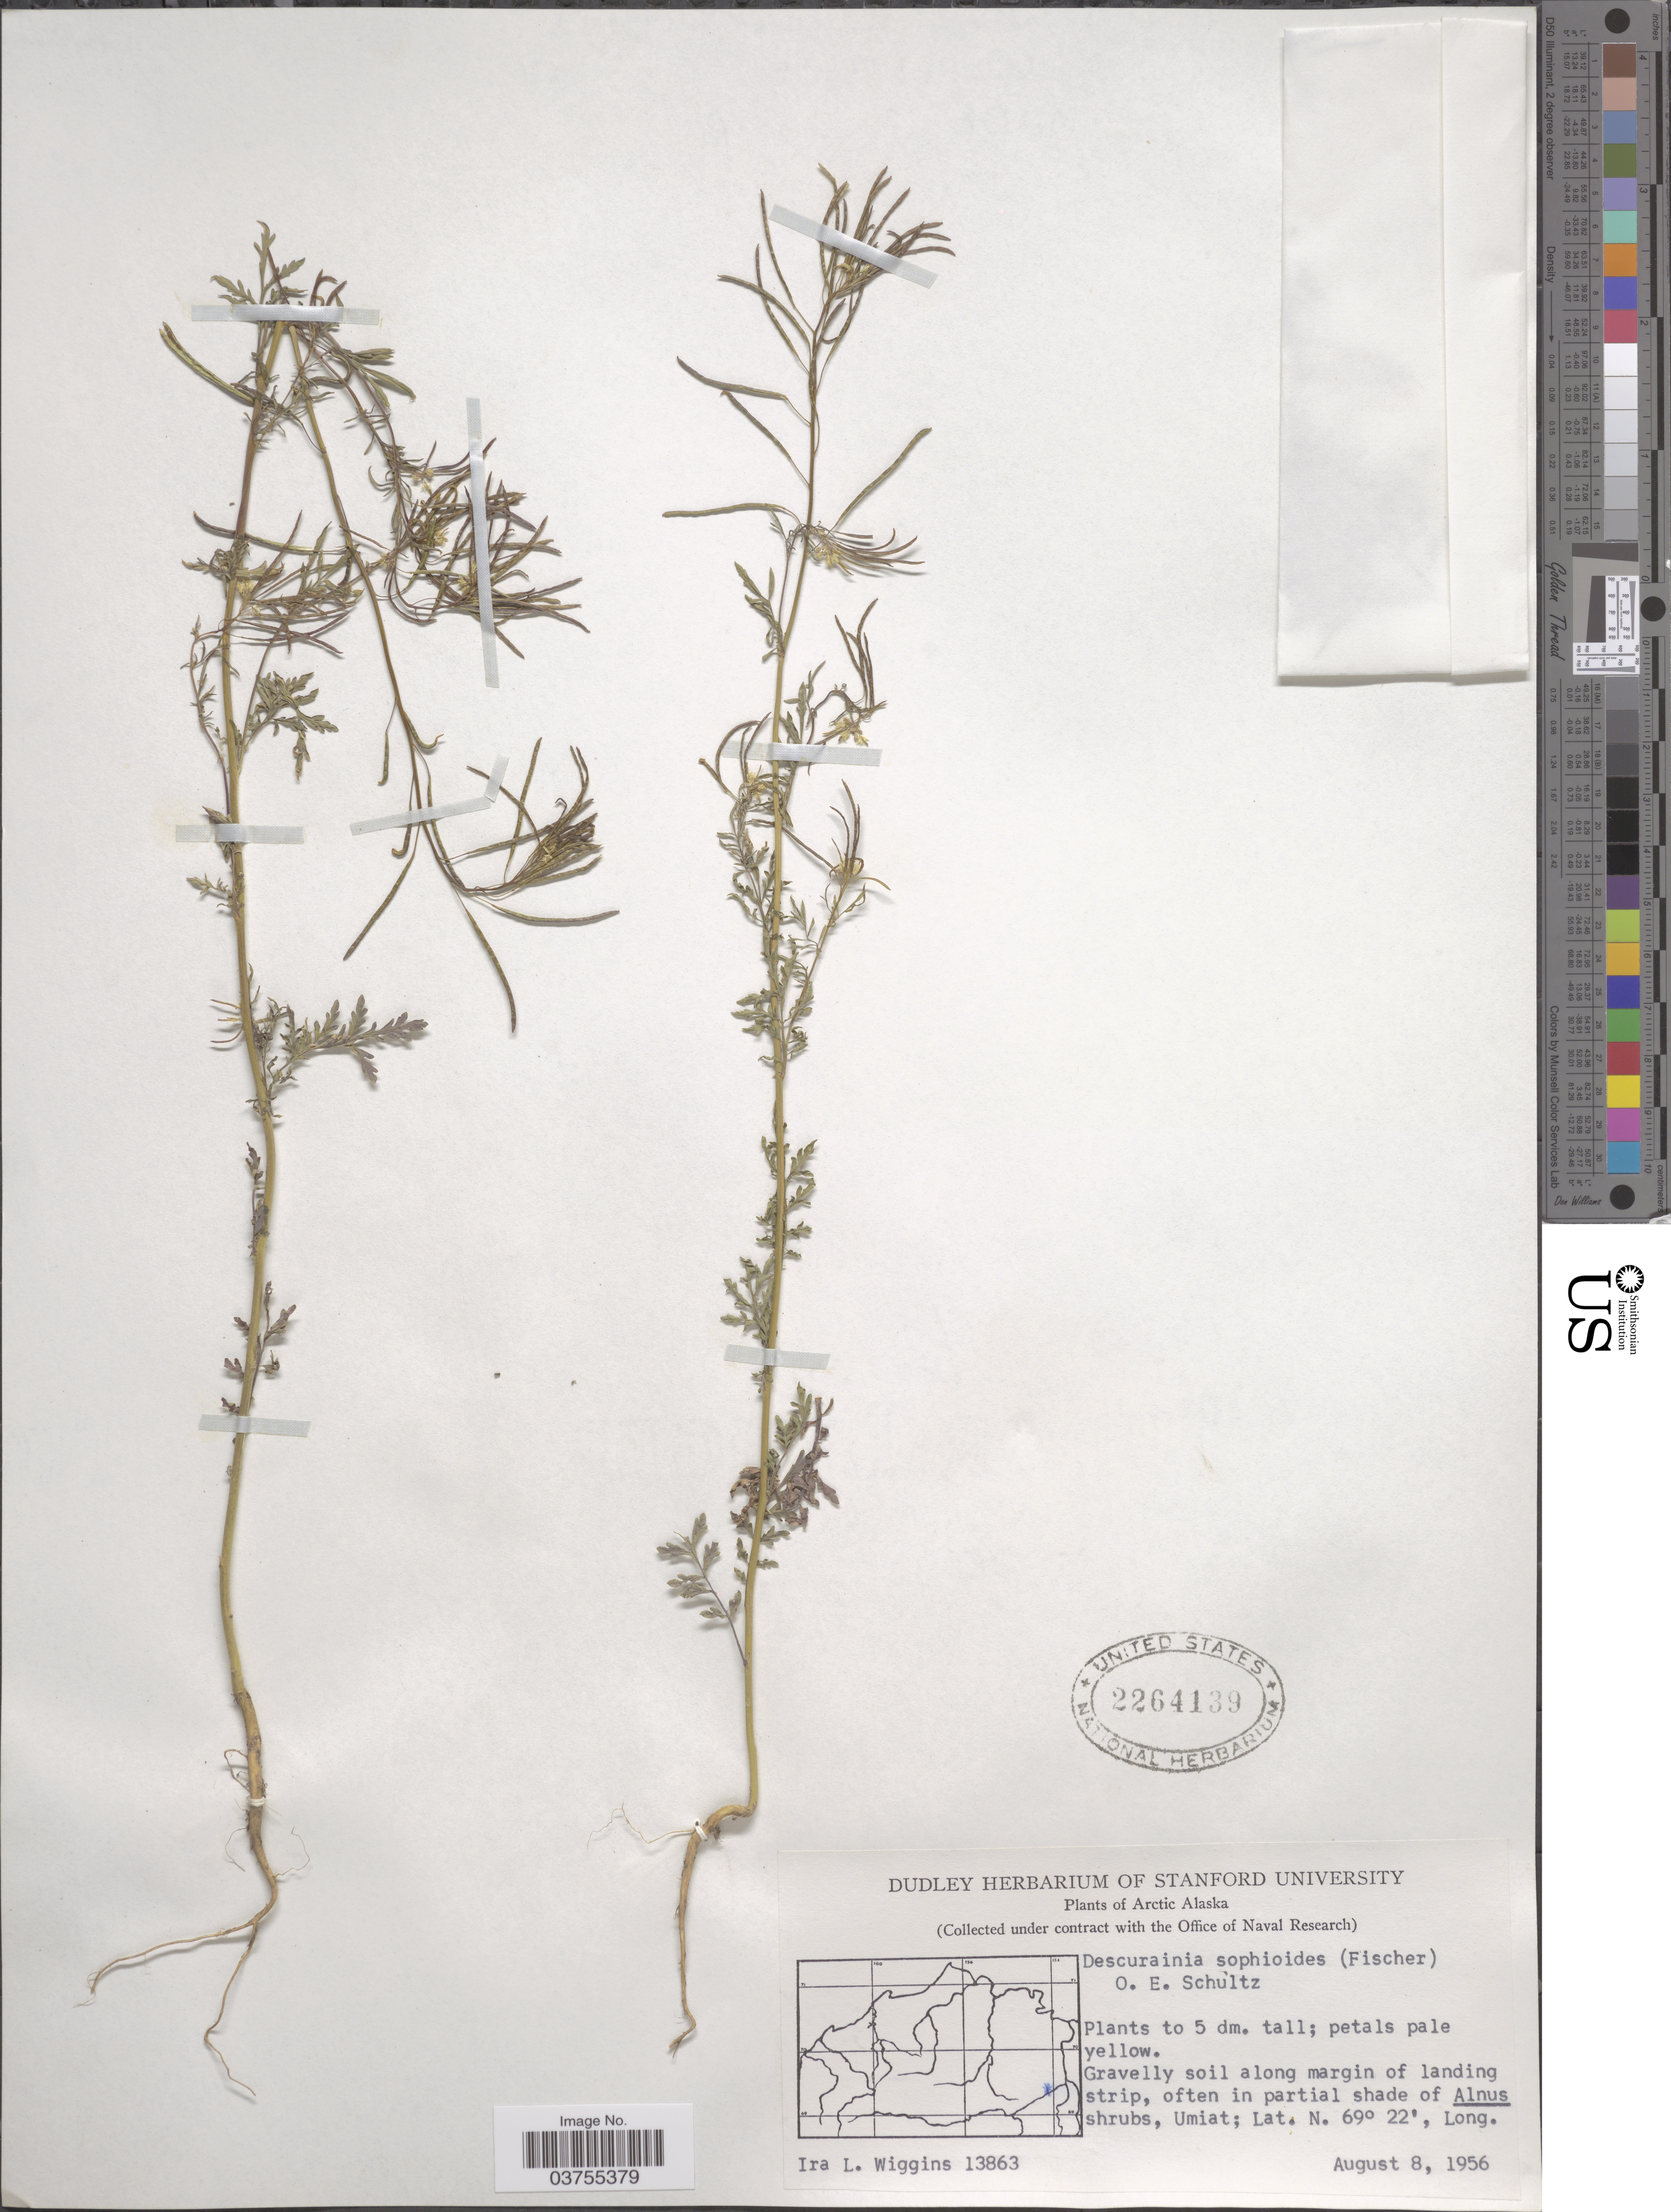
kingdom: Plantae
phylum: Tracheophyta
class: Magnoliopsida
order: Brassicales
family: Brassicaceae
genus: Descurainia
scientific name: Descurainia sophioides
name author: (Fisch.) O.E. Schultz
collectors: I. L. Wiggins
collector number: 13863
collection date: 1956-08-08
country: United States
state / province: Alaska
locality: Arctic Alaska. Gravelly soil along margin of landing strip, often in partial shade of Alnus shrubs. Umiat.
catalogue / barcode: US 2264139